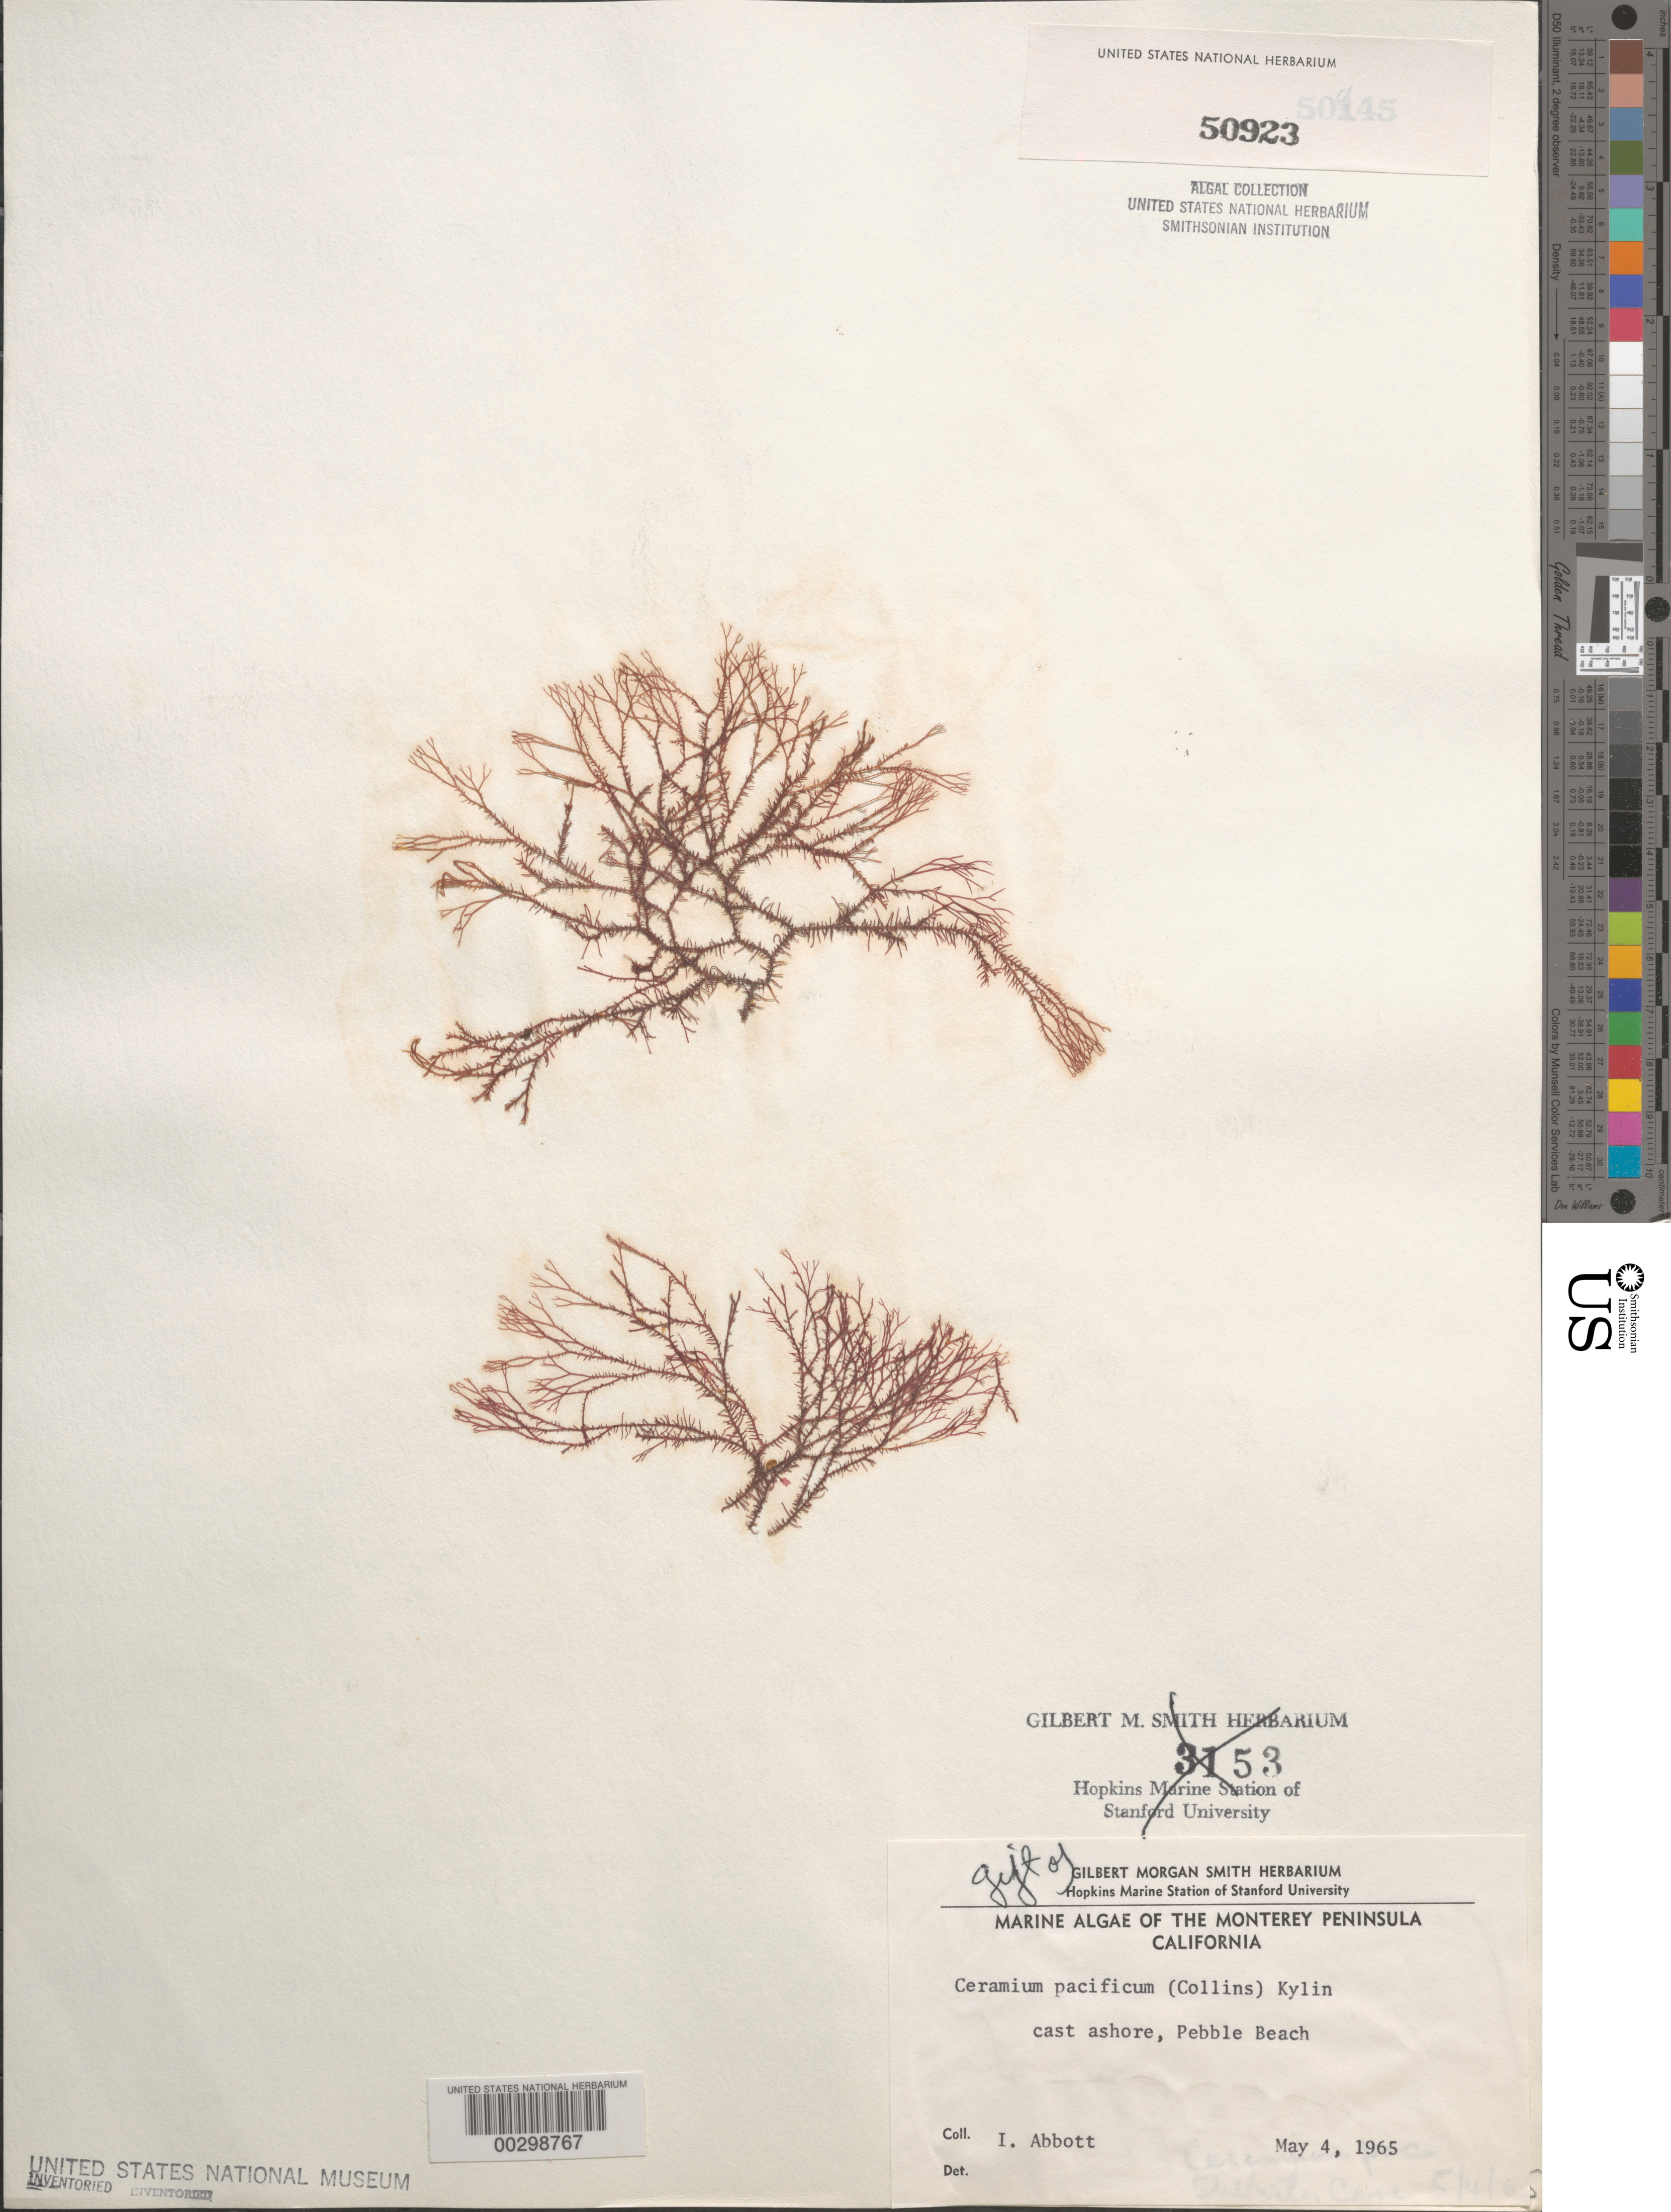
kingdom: Plantae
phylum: Rhodophyta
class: Florideophyceae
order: Ceramiales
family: Ceramiaceae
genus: Ceramium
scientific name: Ceramium pacificum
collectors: I. A. Abbott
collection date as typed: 04 May 1965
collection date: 1965-05-04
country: United States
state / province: California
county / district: Monterey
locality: Pebble Beach, Monterey Peninsula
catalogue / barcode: US 50923